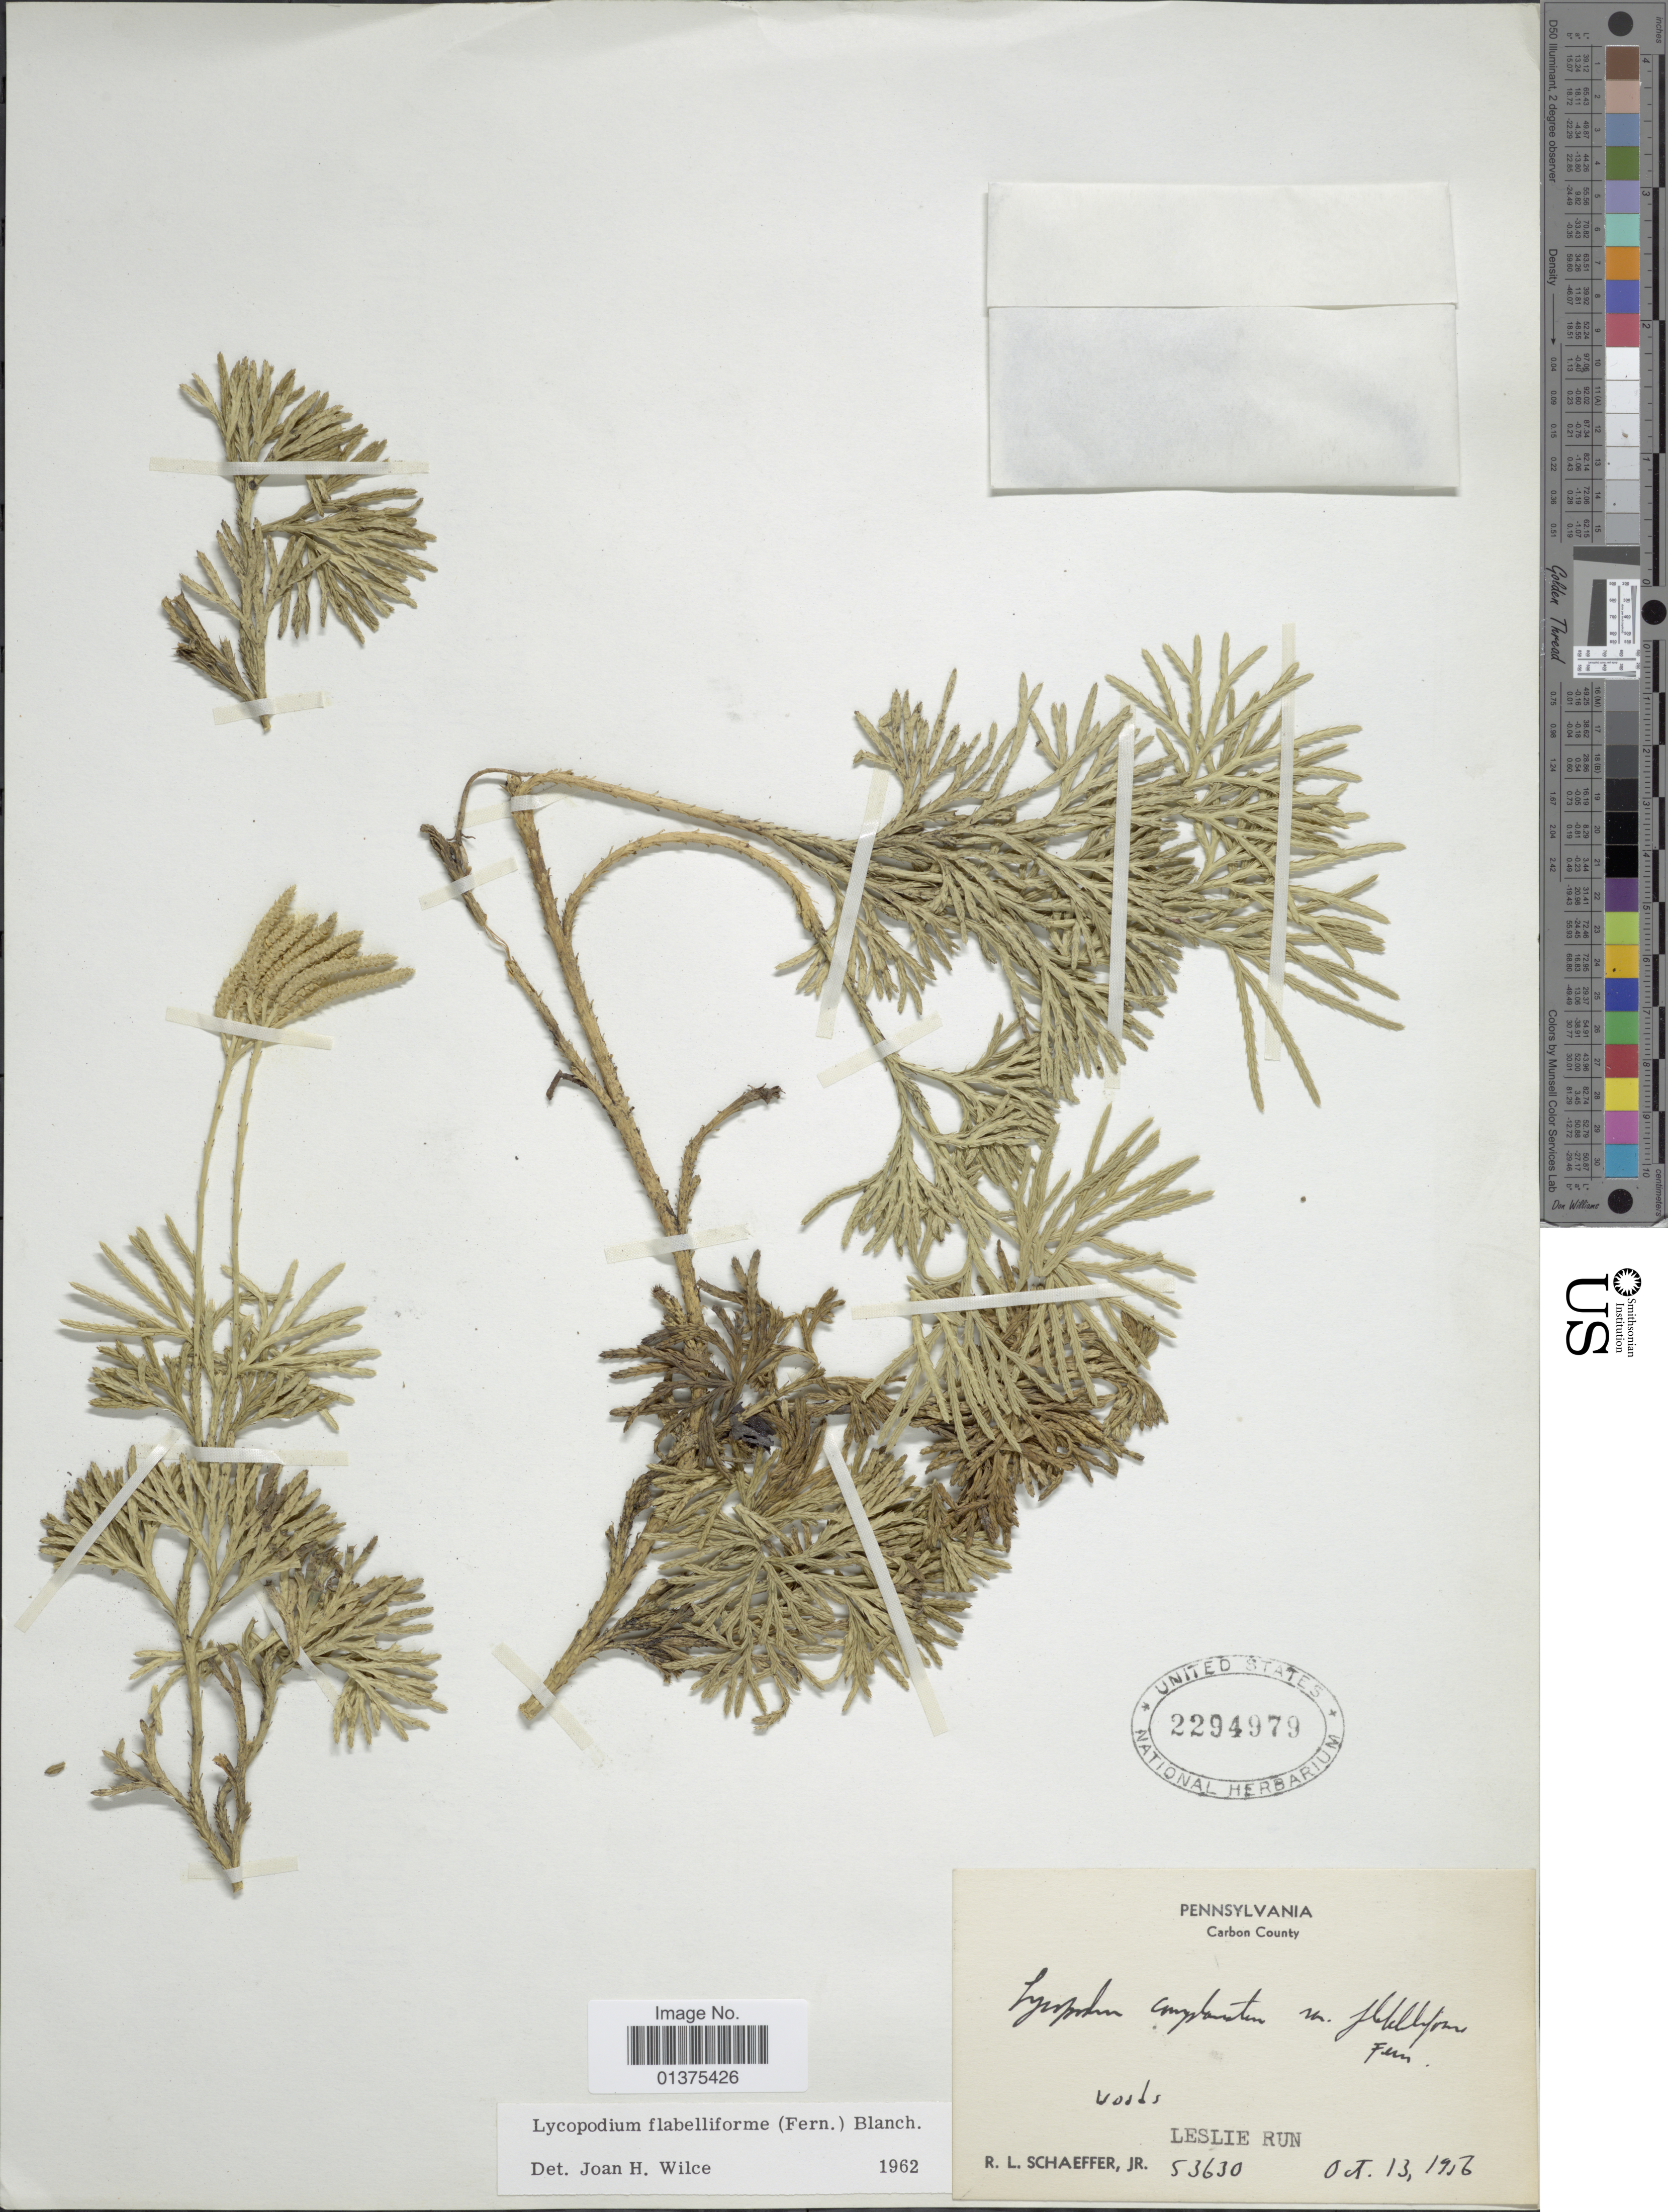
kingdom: Plantae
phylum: Tracheophyta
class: Lycopodiopsida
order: Lycopodiales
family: Lycopodiaceae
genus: Diphasiastrum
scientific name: Diphasiastrum digitatum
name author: (Dill. ex A. Braun) Holub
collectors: R. L. Schaeffer Jr.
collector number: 53630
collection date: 1956-10-13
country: United States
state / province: Pennsylvania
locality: Carbon County, Leslie Run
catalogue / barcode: US 2294979